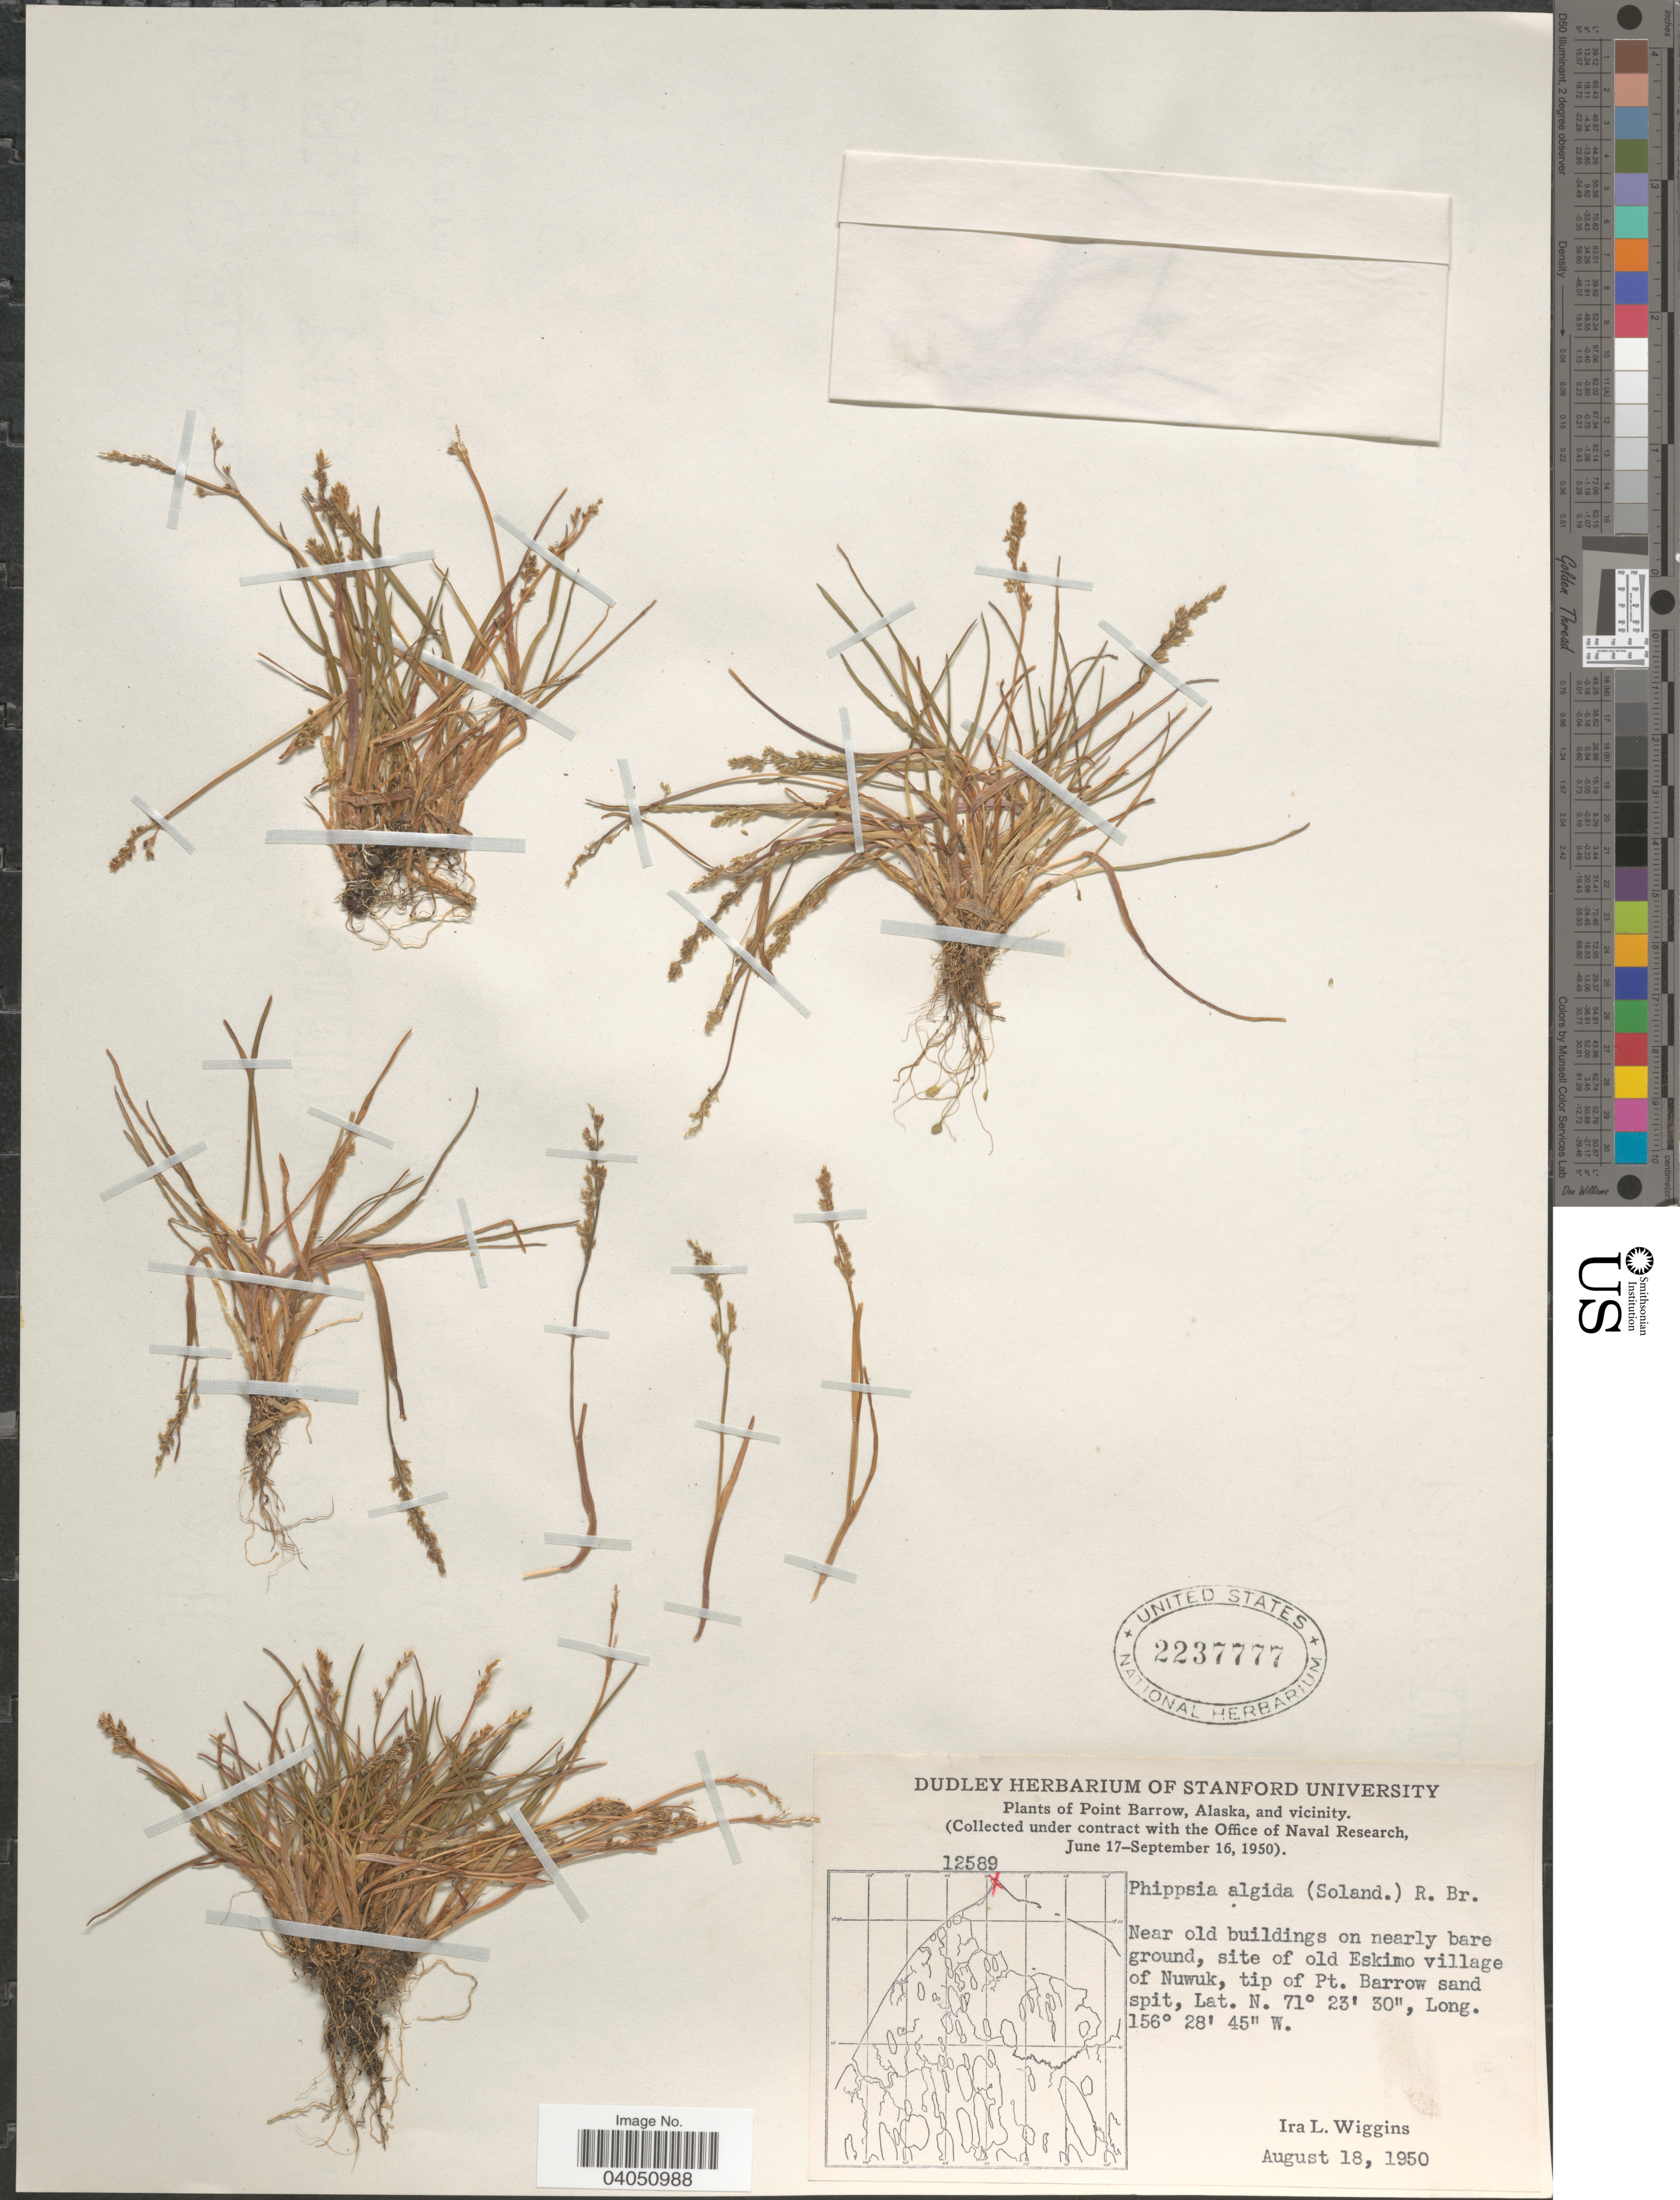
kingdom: Plantae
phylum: Tracheophyta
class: Liliopsida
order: Poales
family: Poaceae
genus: Phippsia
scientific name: Phippsia algida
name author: (Sol.) R. Br.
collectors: I. L. Wiggins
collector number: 12589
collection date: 1950-08-18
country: United States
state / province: Alaska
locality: Point Barrow, and vicinity. Near old buildings on early bare ground, site of old Eskimo village of Nuwuk, tip of Pt. Barrow sand spit.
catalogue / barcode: US 2237777